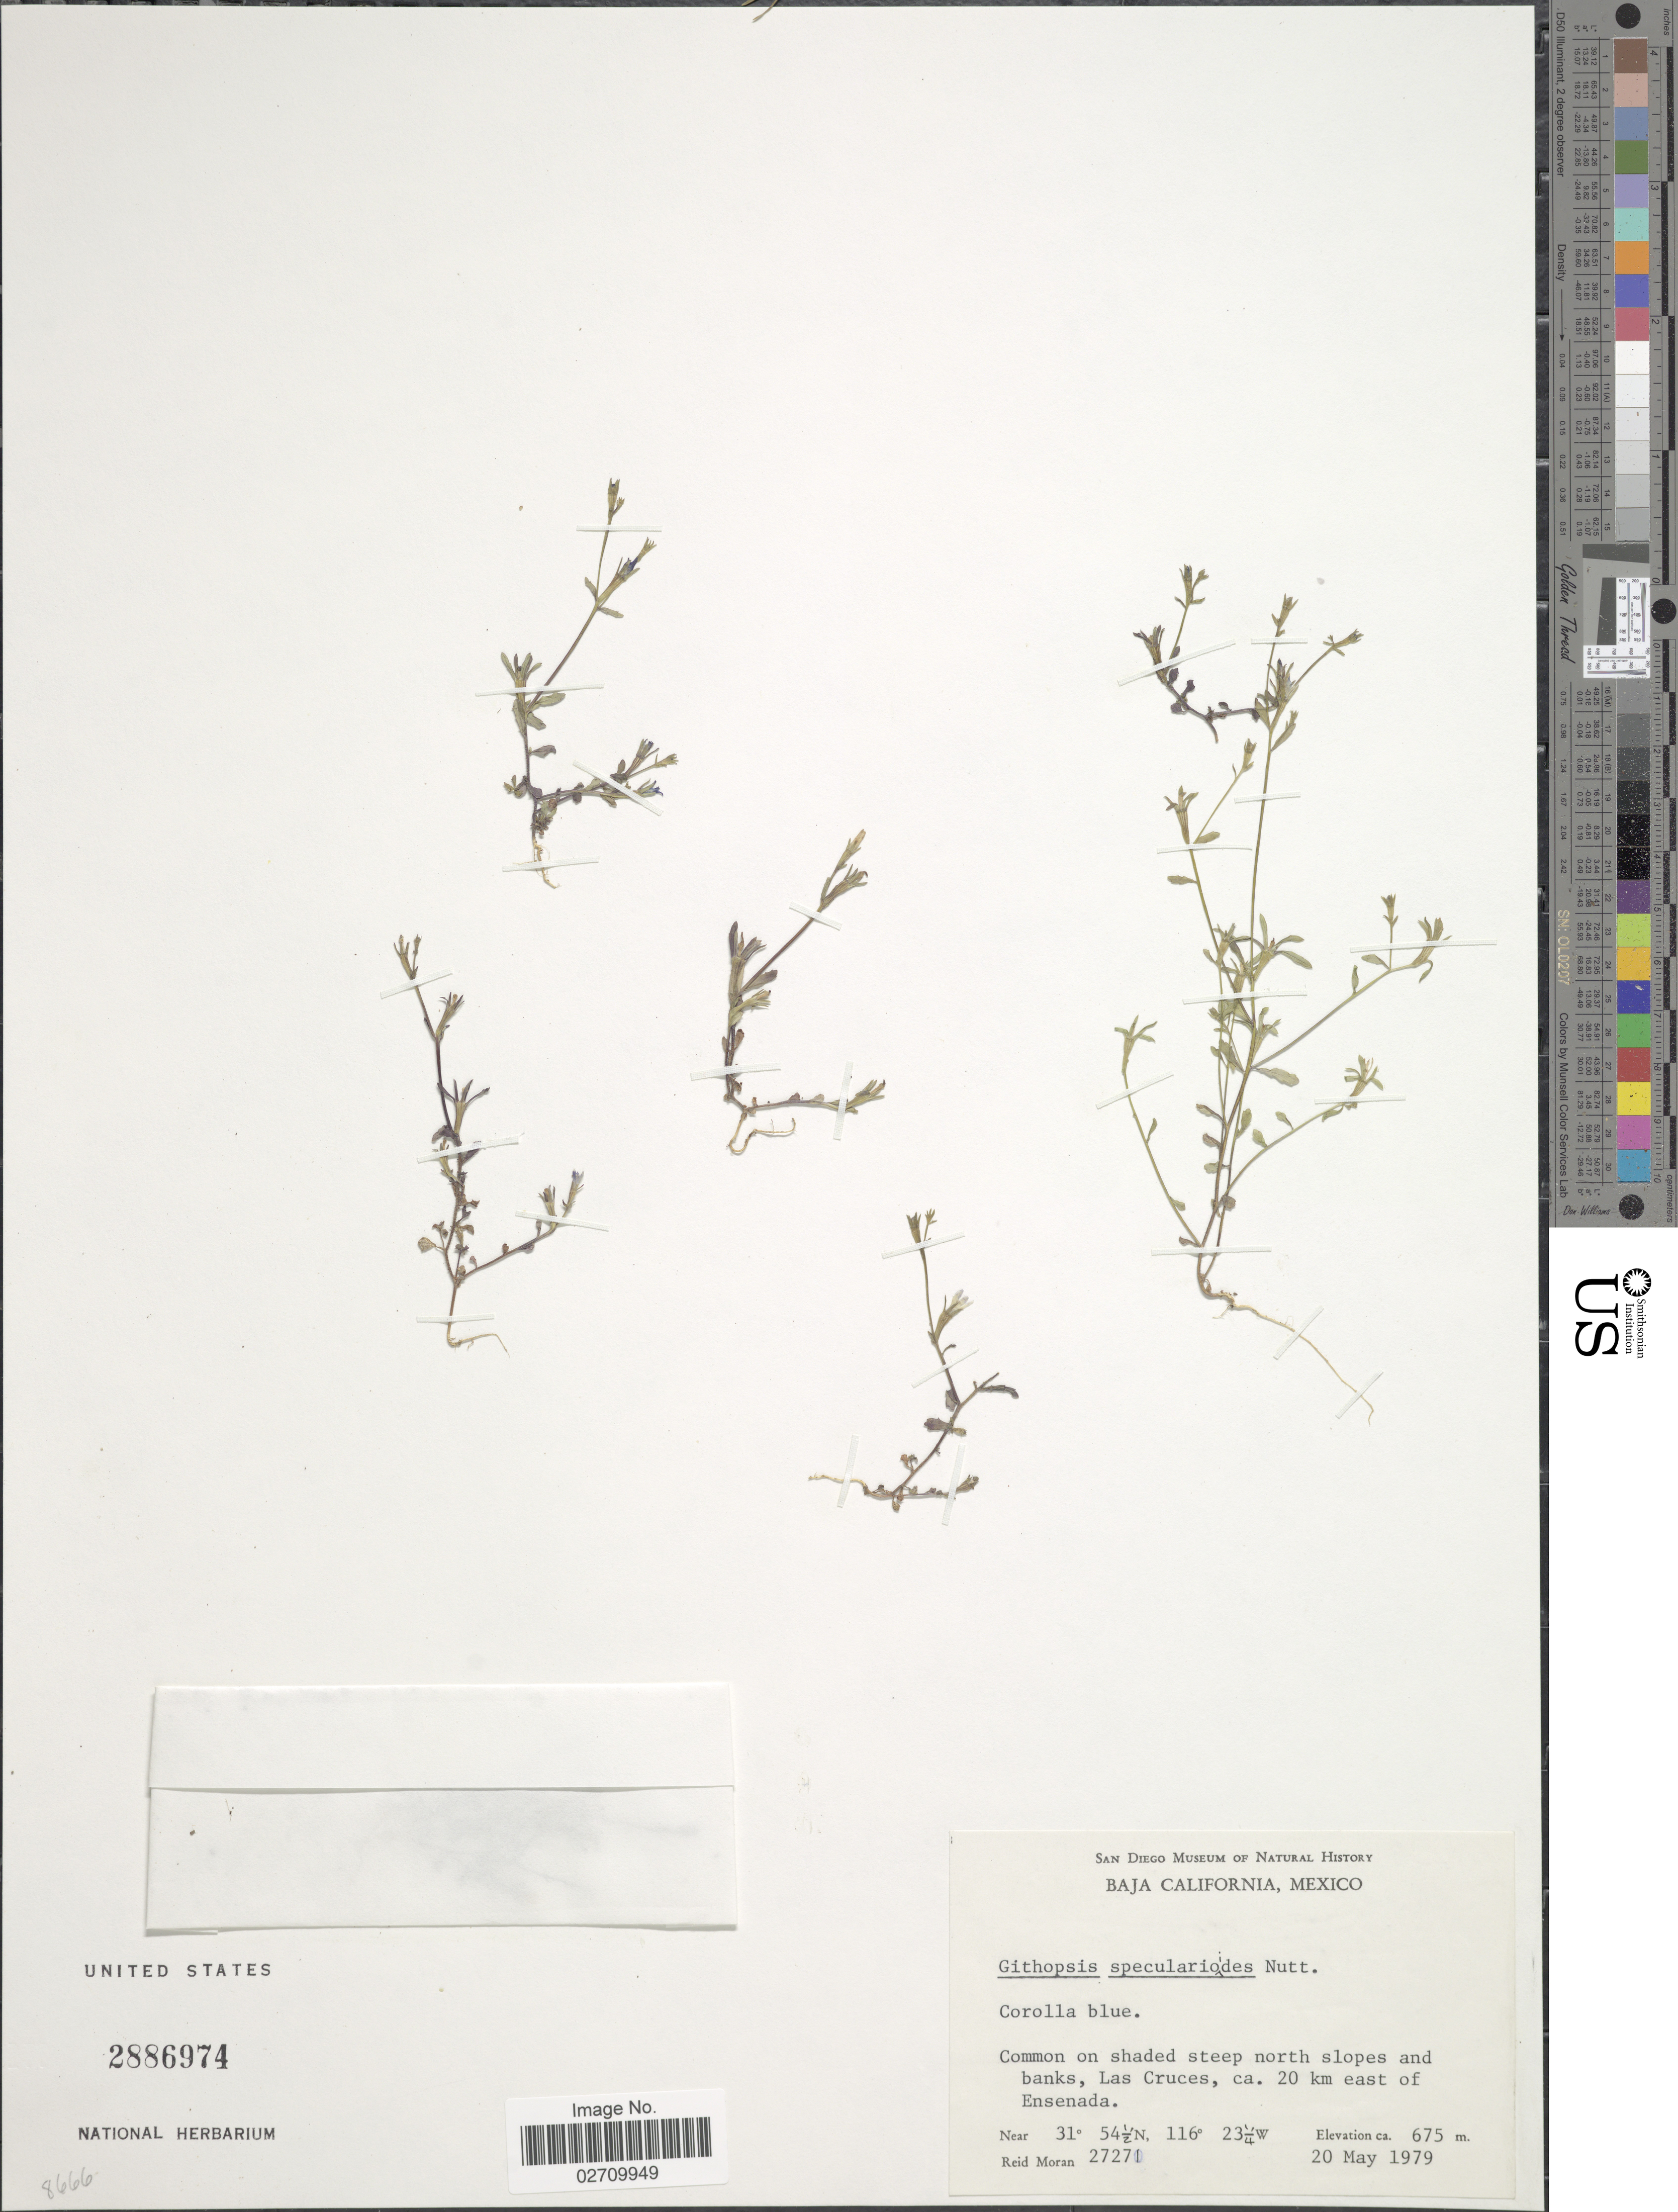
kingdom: Plantae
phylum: Tracheophyta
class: Magnoliopsida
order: Asterales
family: Campanulaceae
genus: Githopsis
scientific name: Githopsis specularioides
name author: Nutt.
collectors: R. V. Moran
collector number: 27271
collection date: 1979-05-20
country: Mexico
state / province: Baja California Norte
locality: North slopes and banks, Las Cruces, ca. 20 km east of Ensenada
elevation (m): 675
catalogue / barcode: US 2886974